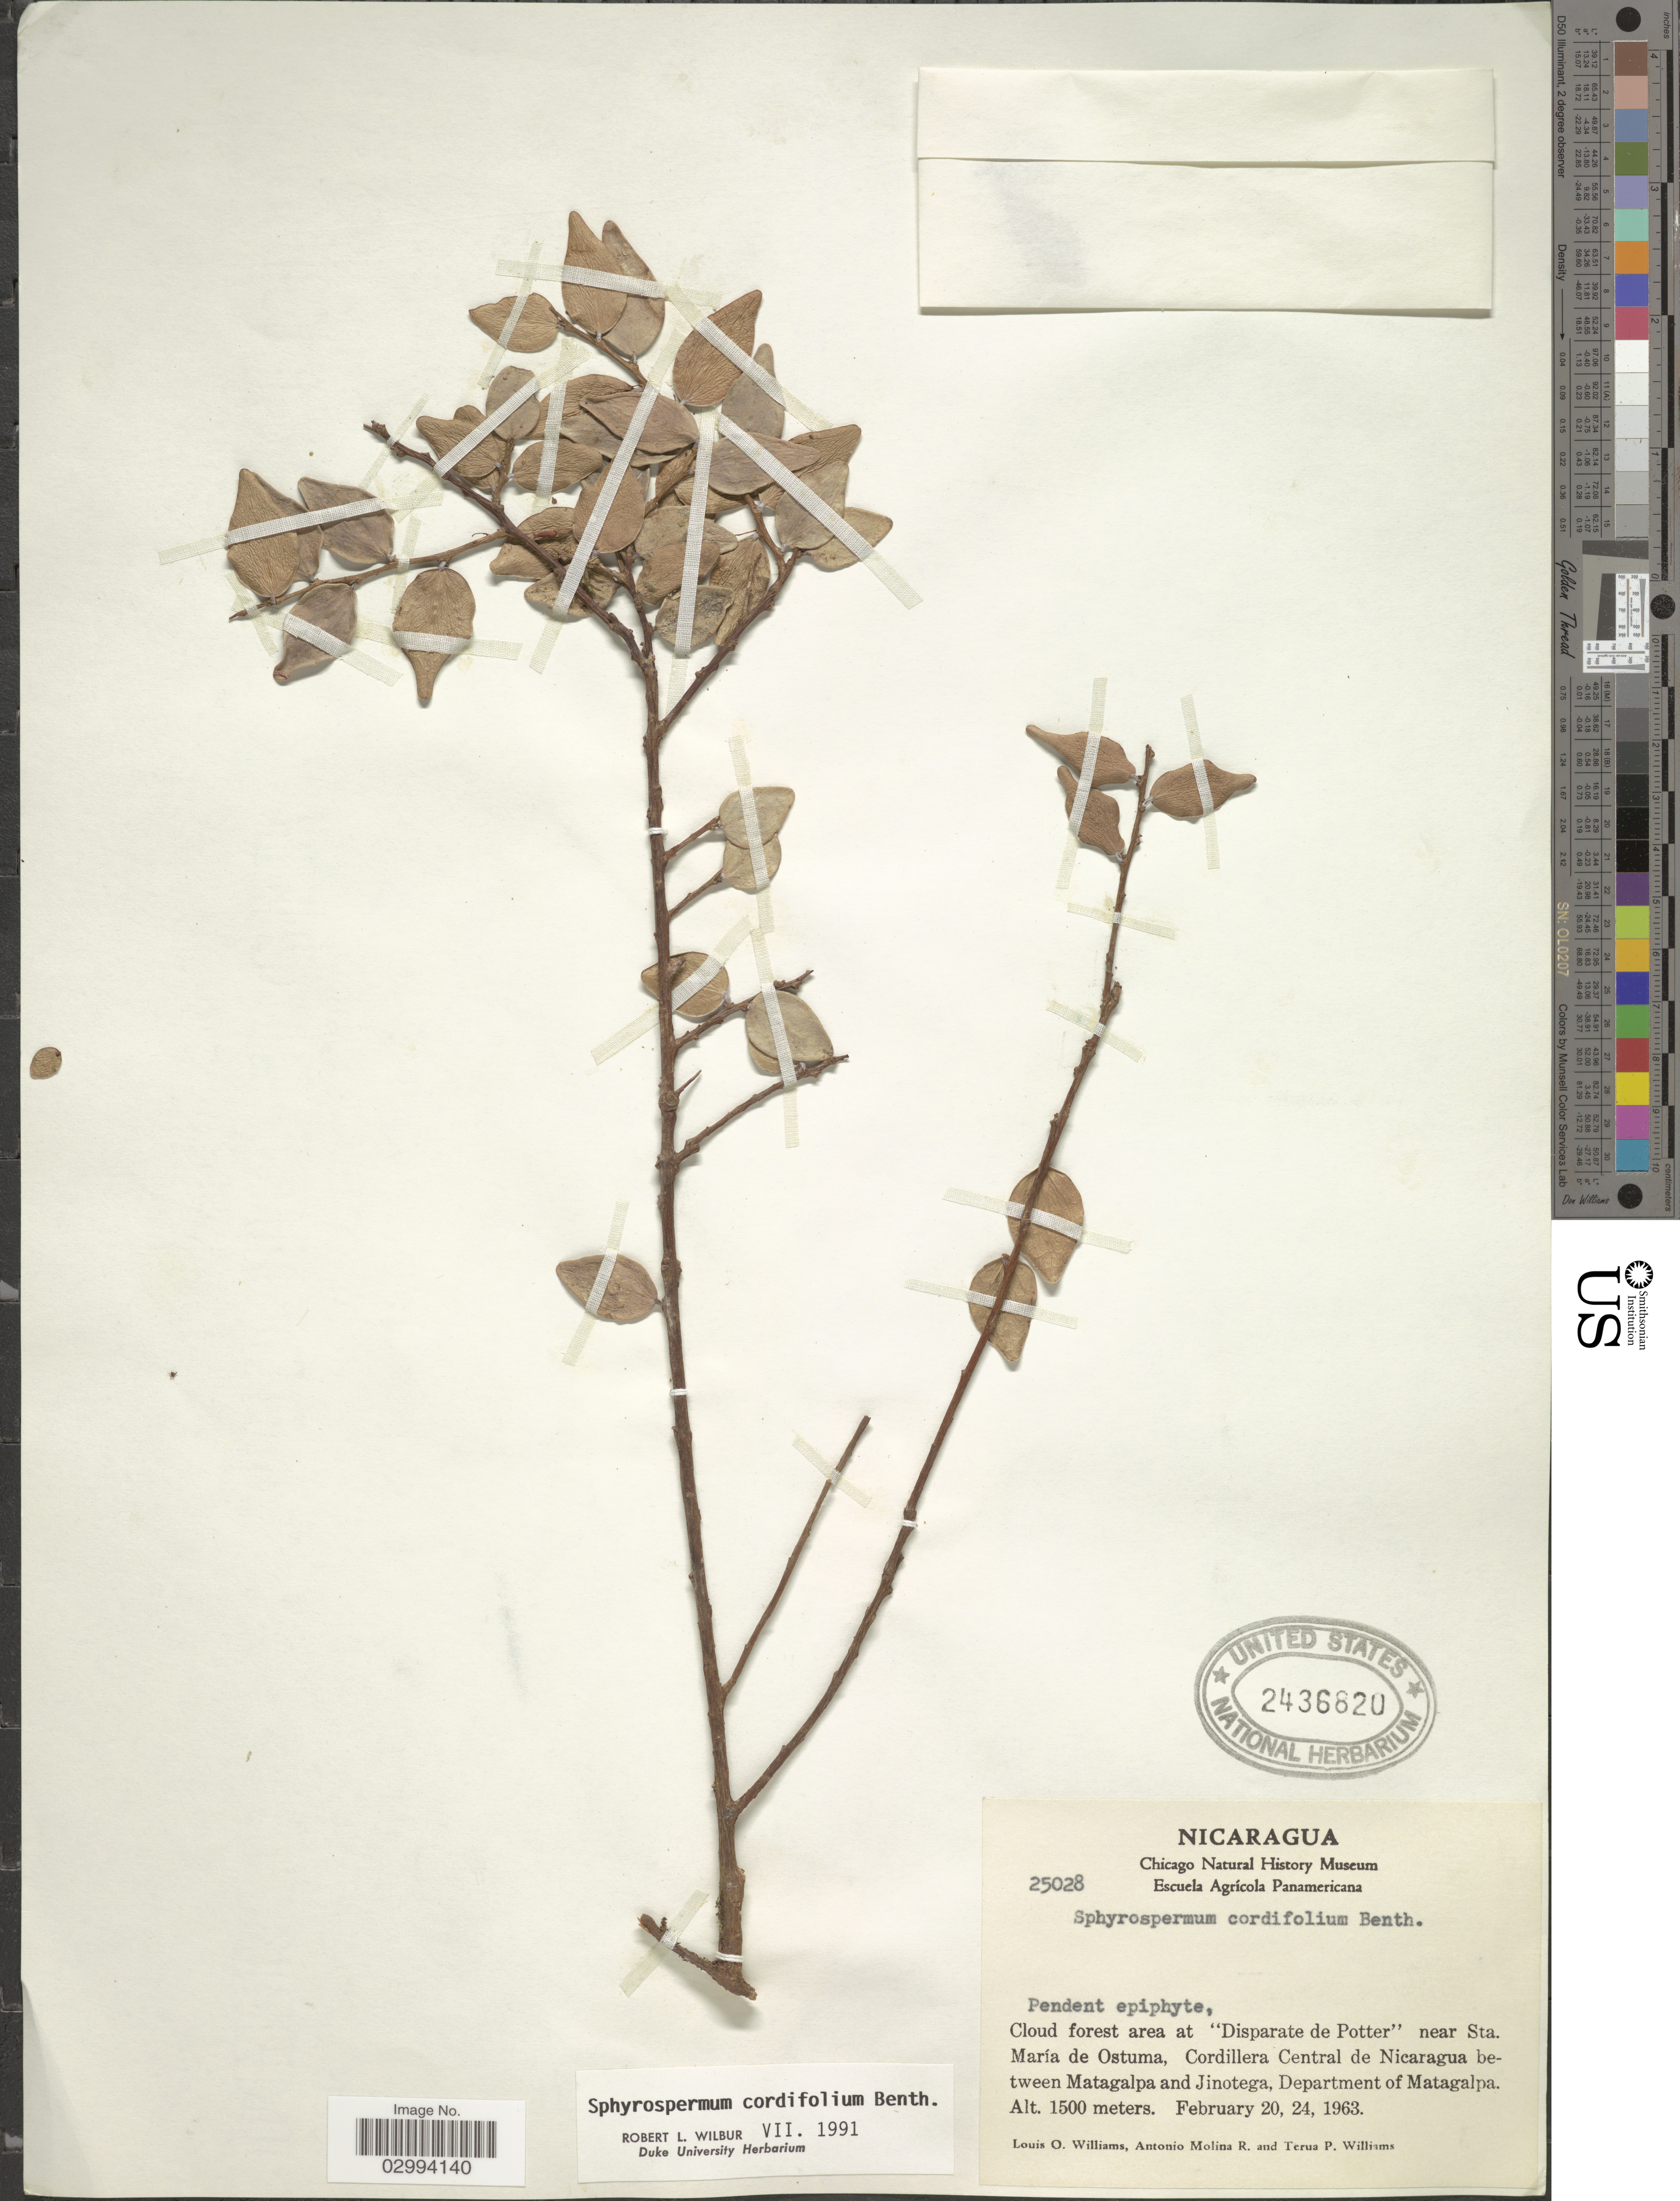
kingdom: Plantae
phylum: Tracheophyta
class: Magnoliopsida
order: Ericales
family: Ericaceae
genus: Sphyrospermum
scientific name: Sphyrospermum cordifolium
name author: Benth.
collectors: L. O. Williams, A. Molina R. & T. P. Williams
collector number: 25028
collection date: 1963-02-20/1963-02-24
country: Nicaragua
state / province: Matagalpa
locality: Cloud forest area at "Disparate de Potter" near Sta. María de Ostuma, Cordillera Central de Nicaragua between Matagalpa and Jinotega, Department of Matagalpa.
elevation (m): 1500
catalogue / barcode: US 2436820